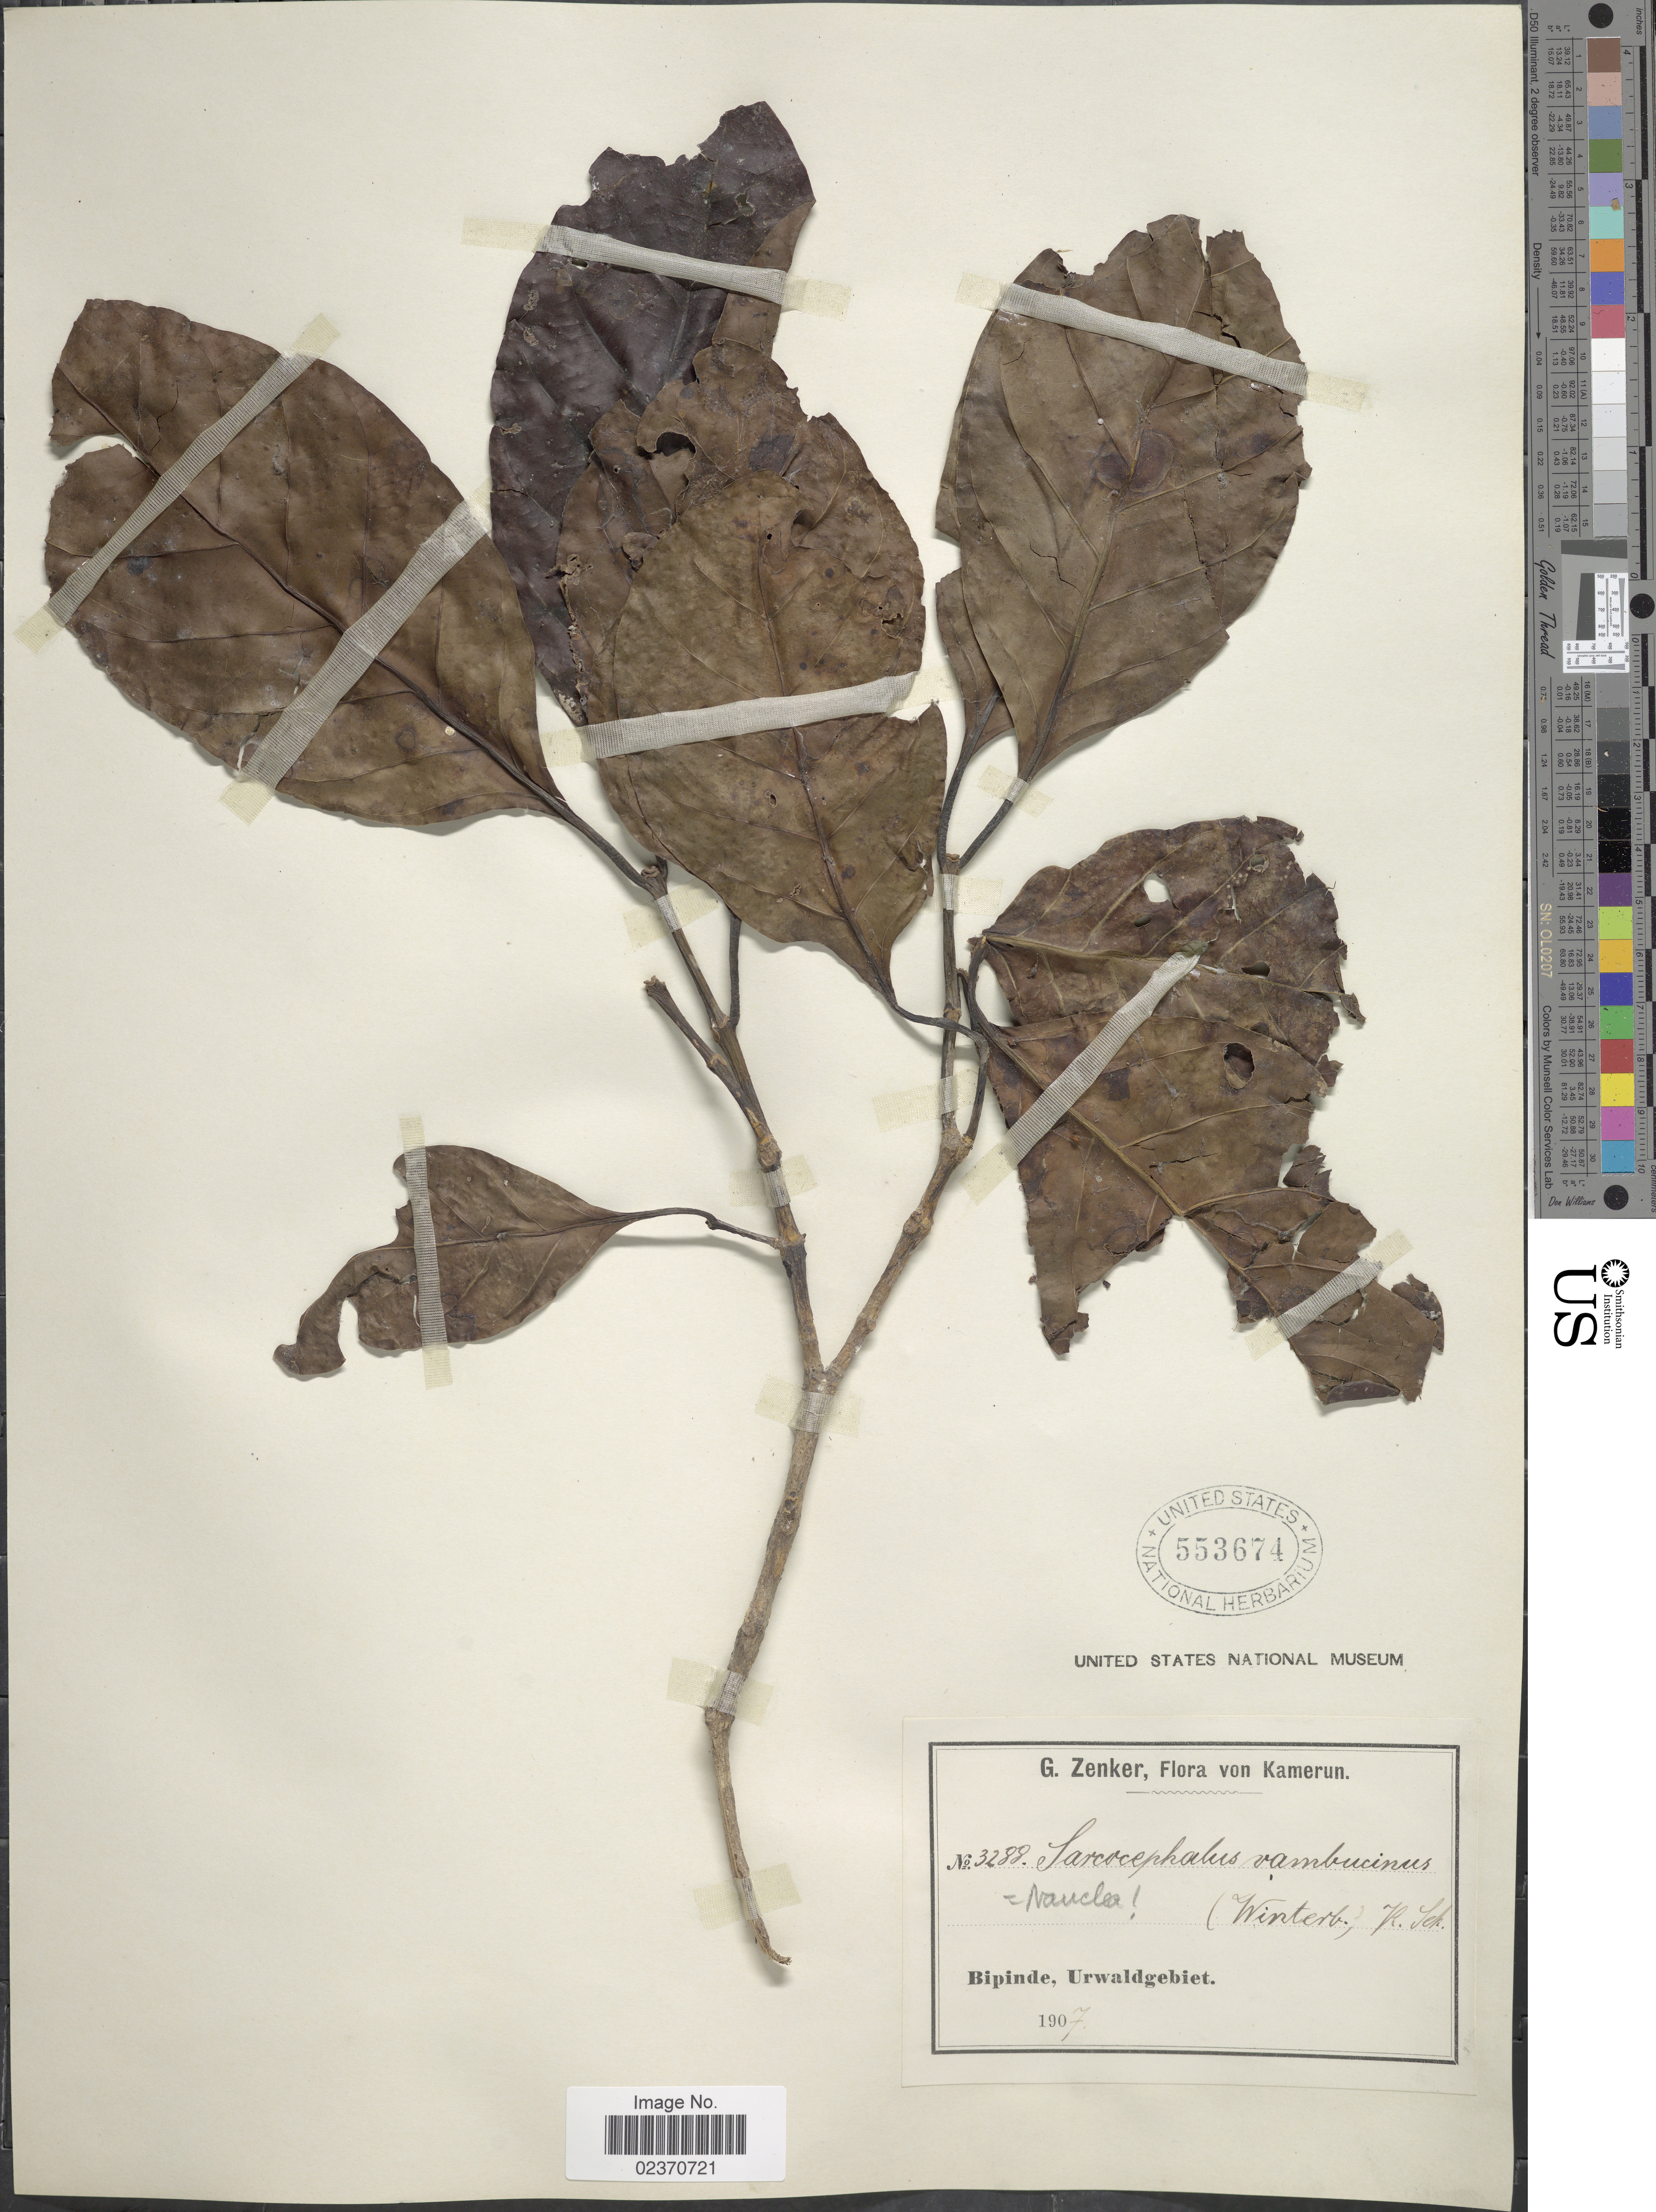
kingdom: Plantae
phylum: Tracheophyta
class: Magnoliopsida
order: Gentianales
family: Rubiaceae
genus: Nauclea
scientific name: Nauclea sambucina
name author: T.Winterb.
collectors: G. A. Zenker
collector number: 3288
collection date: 1907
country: Cameroon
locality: Kamerun, Bipinde, Urwaldgebiet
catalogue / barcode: US 553674